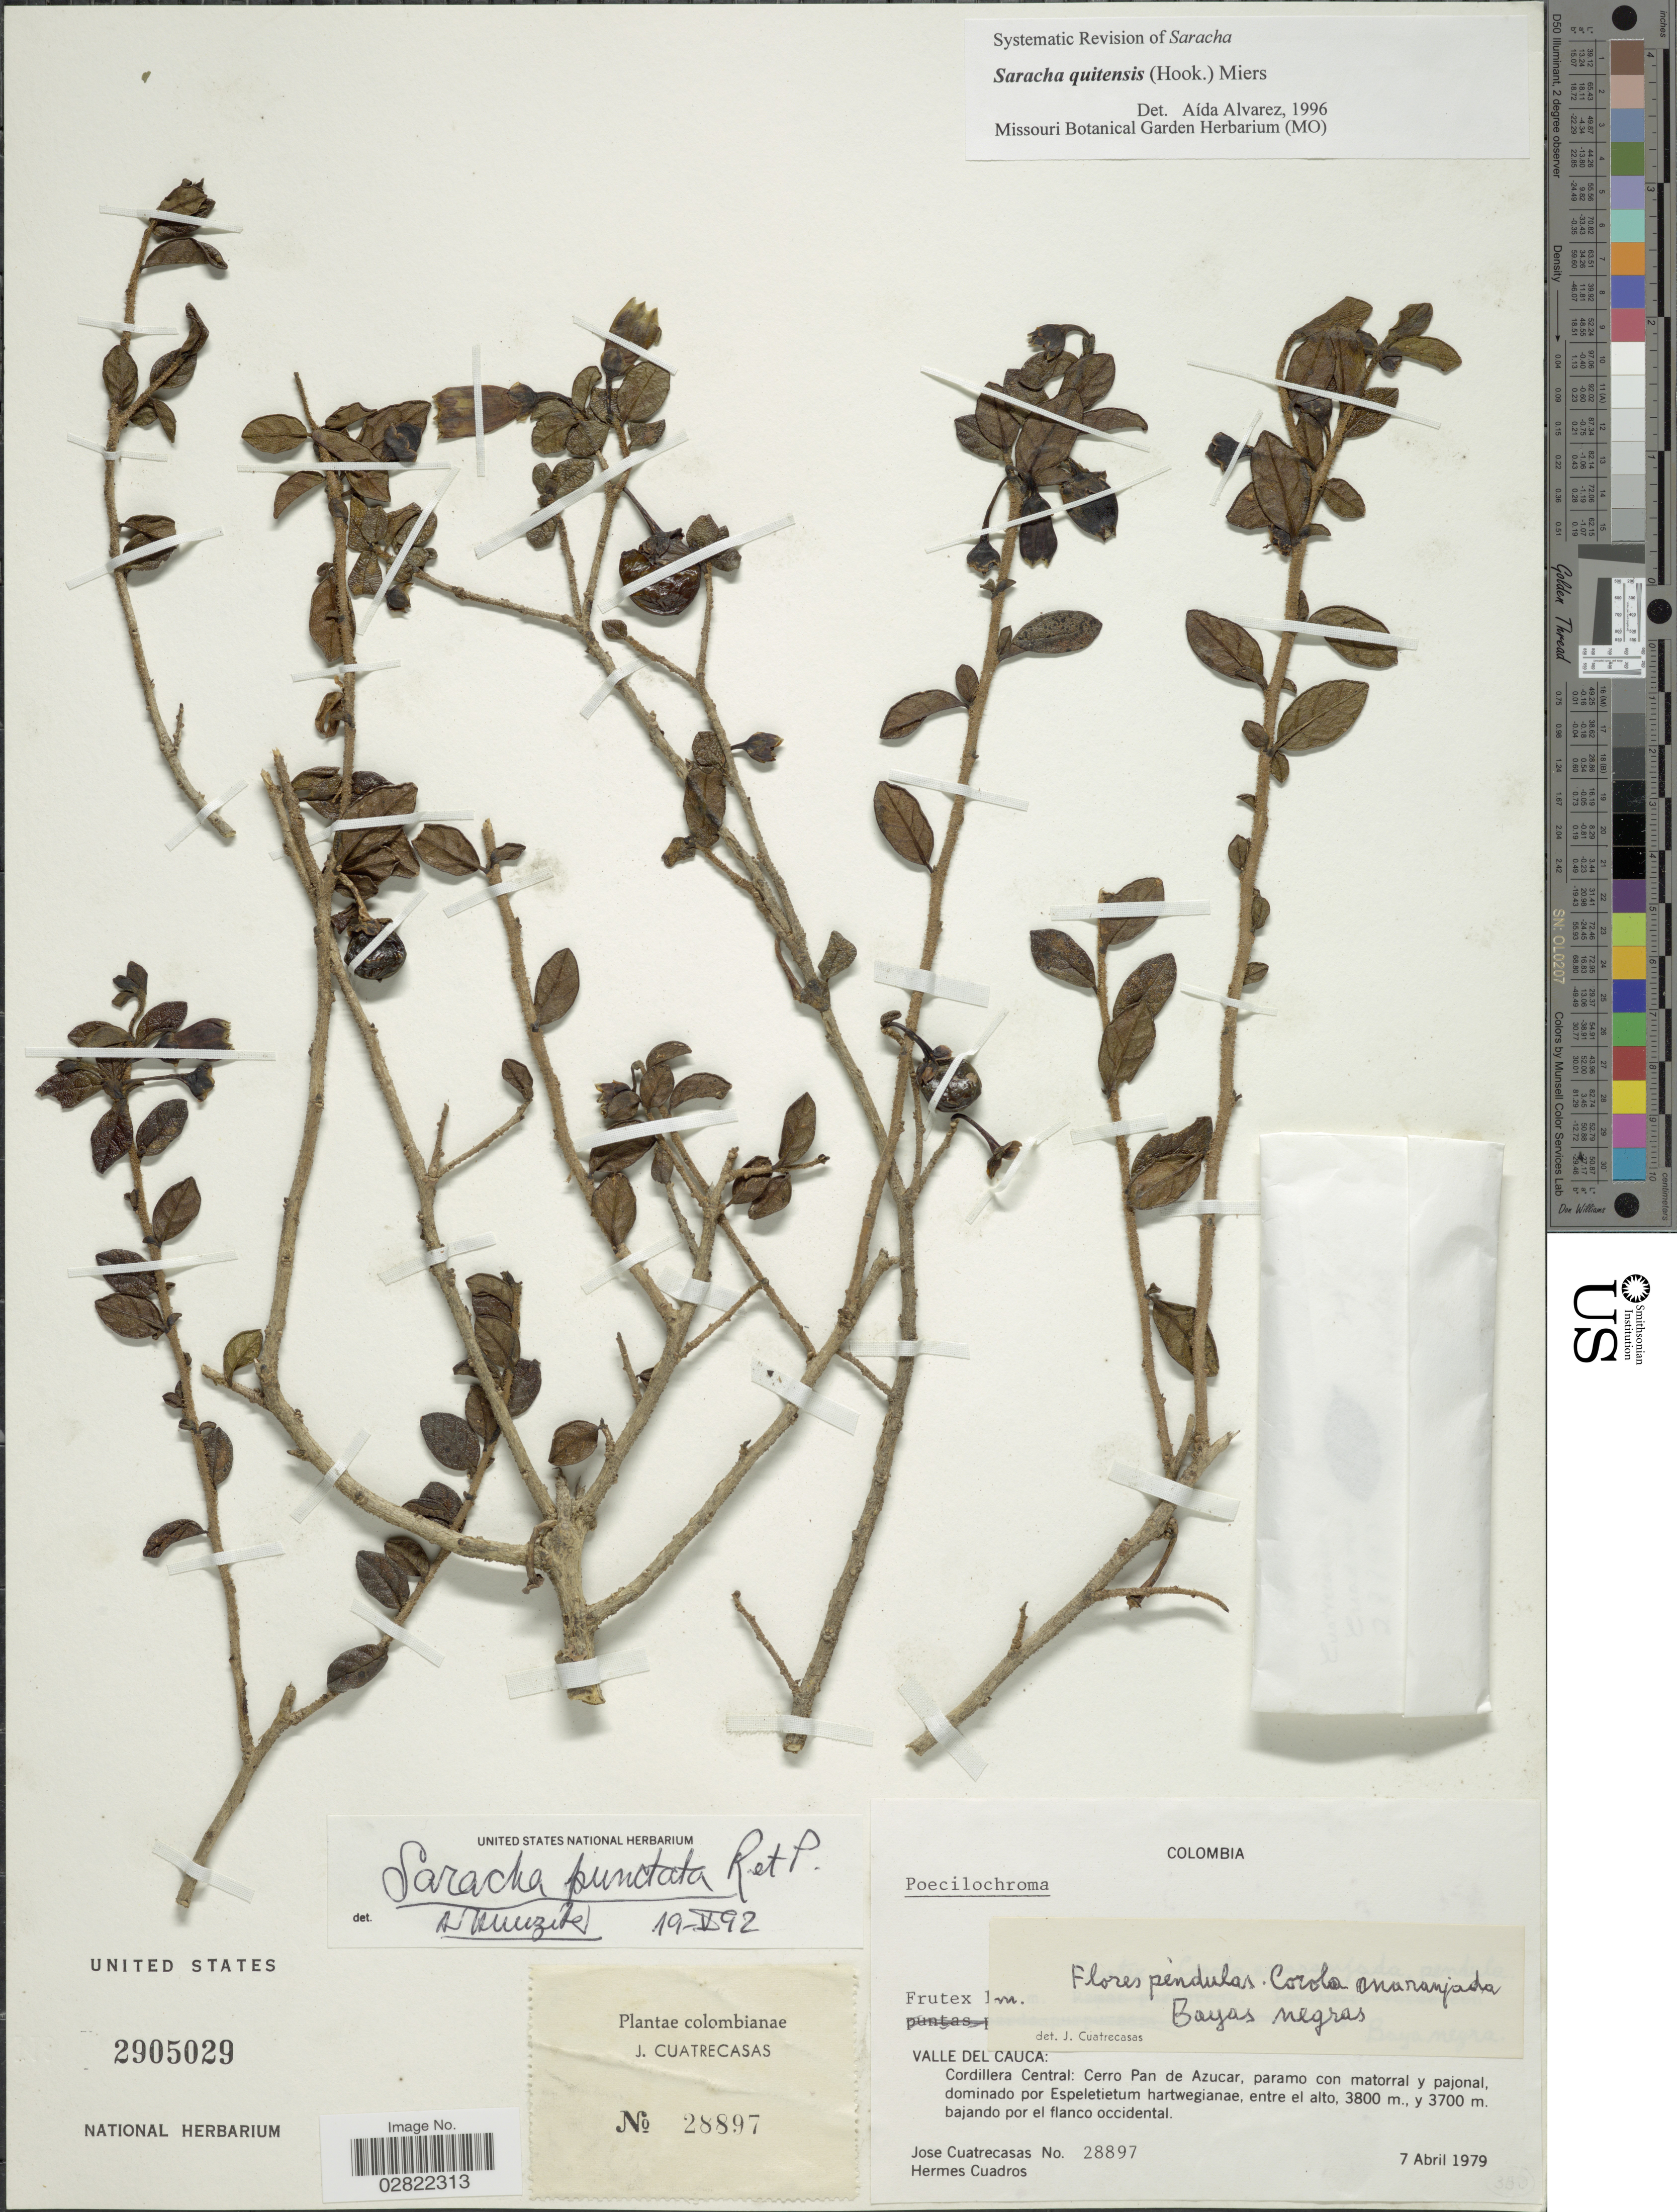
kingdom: Plantae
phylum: Tracheophyta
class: Magnoliopsida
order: Solanales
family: Solanaceae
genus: Saracha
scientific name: Saracha quitensis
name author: (Hook.) Miers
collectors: J. Cuatrecasas & H. Cuadros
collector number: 28897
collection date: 1979-04-07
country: Colombia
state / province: Valle del Cauca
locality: Cordillera Central: Cerro Pan de Azucar.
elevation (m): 3700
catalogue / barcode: US 2905029